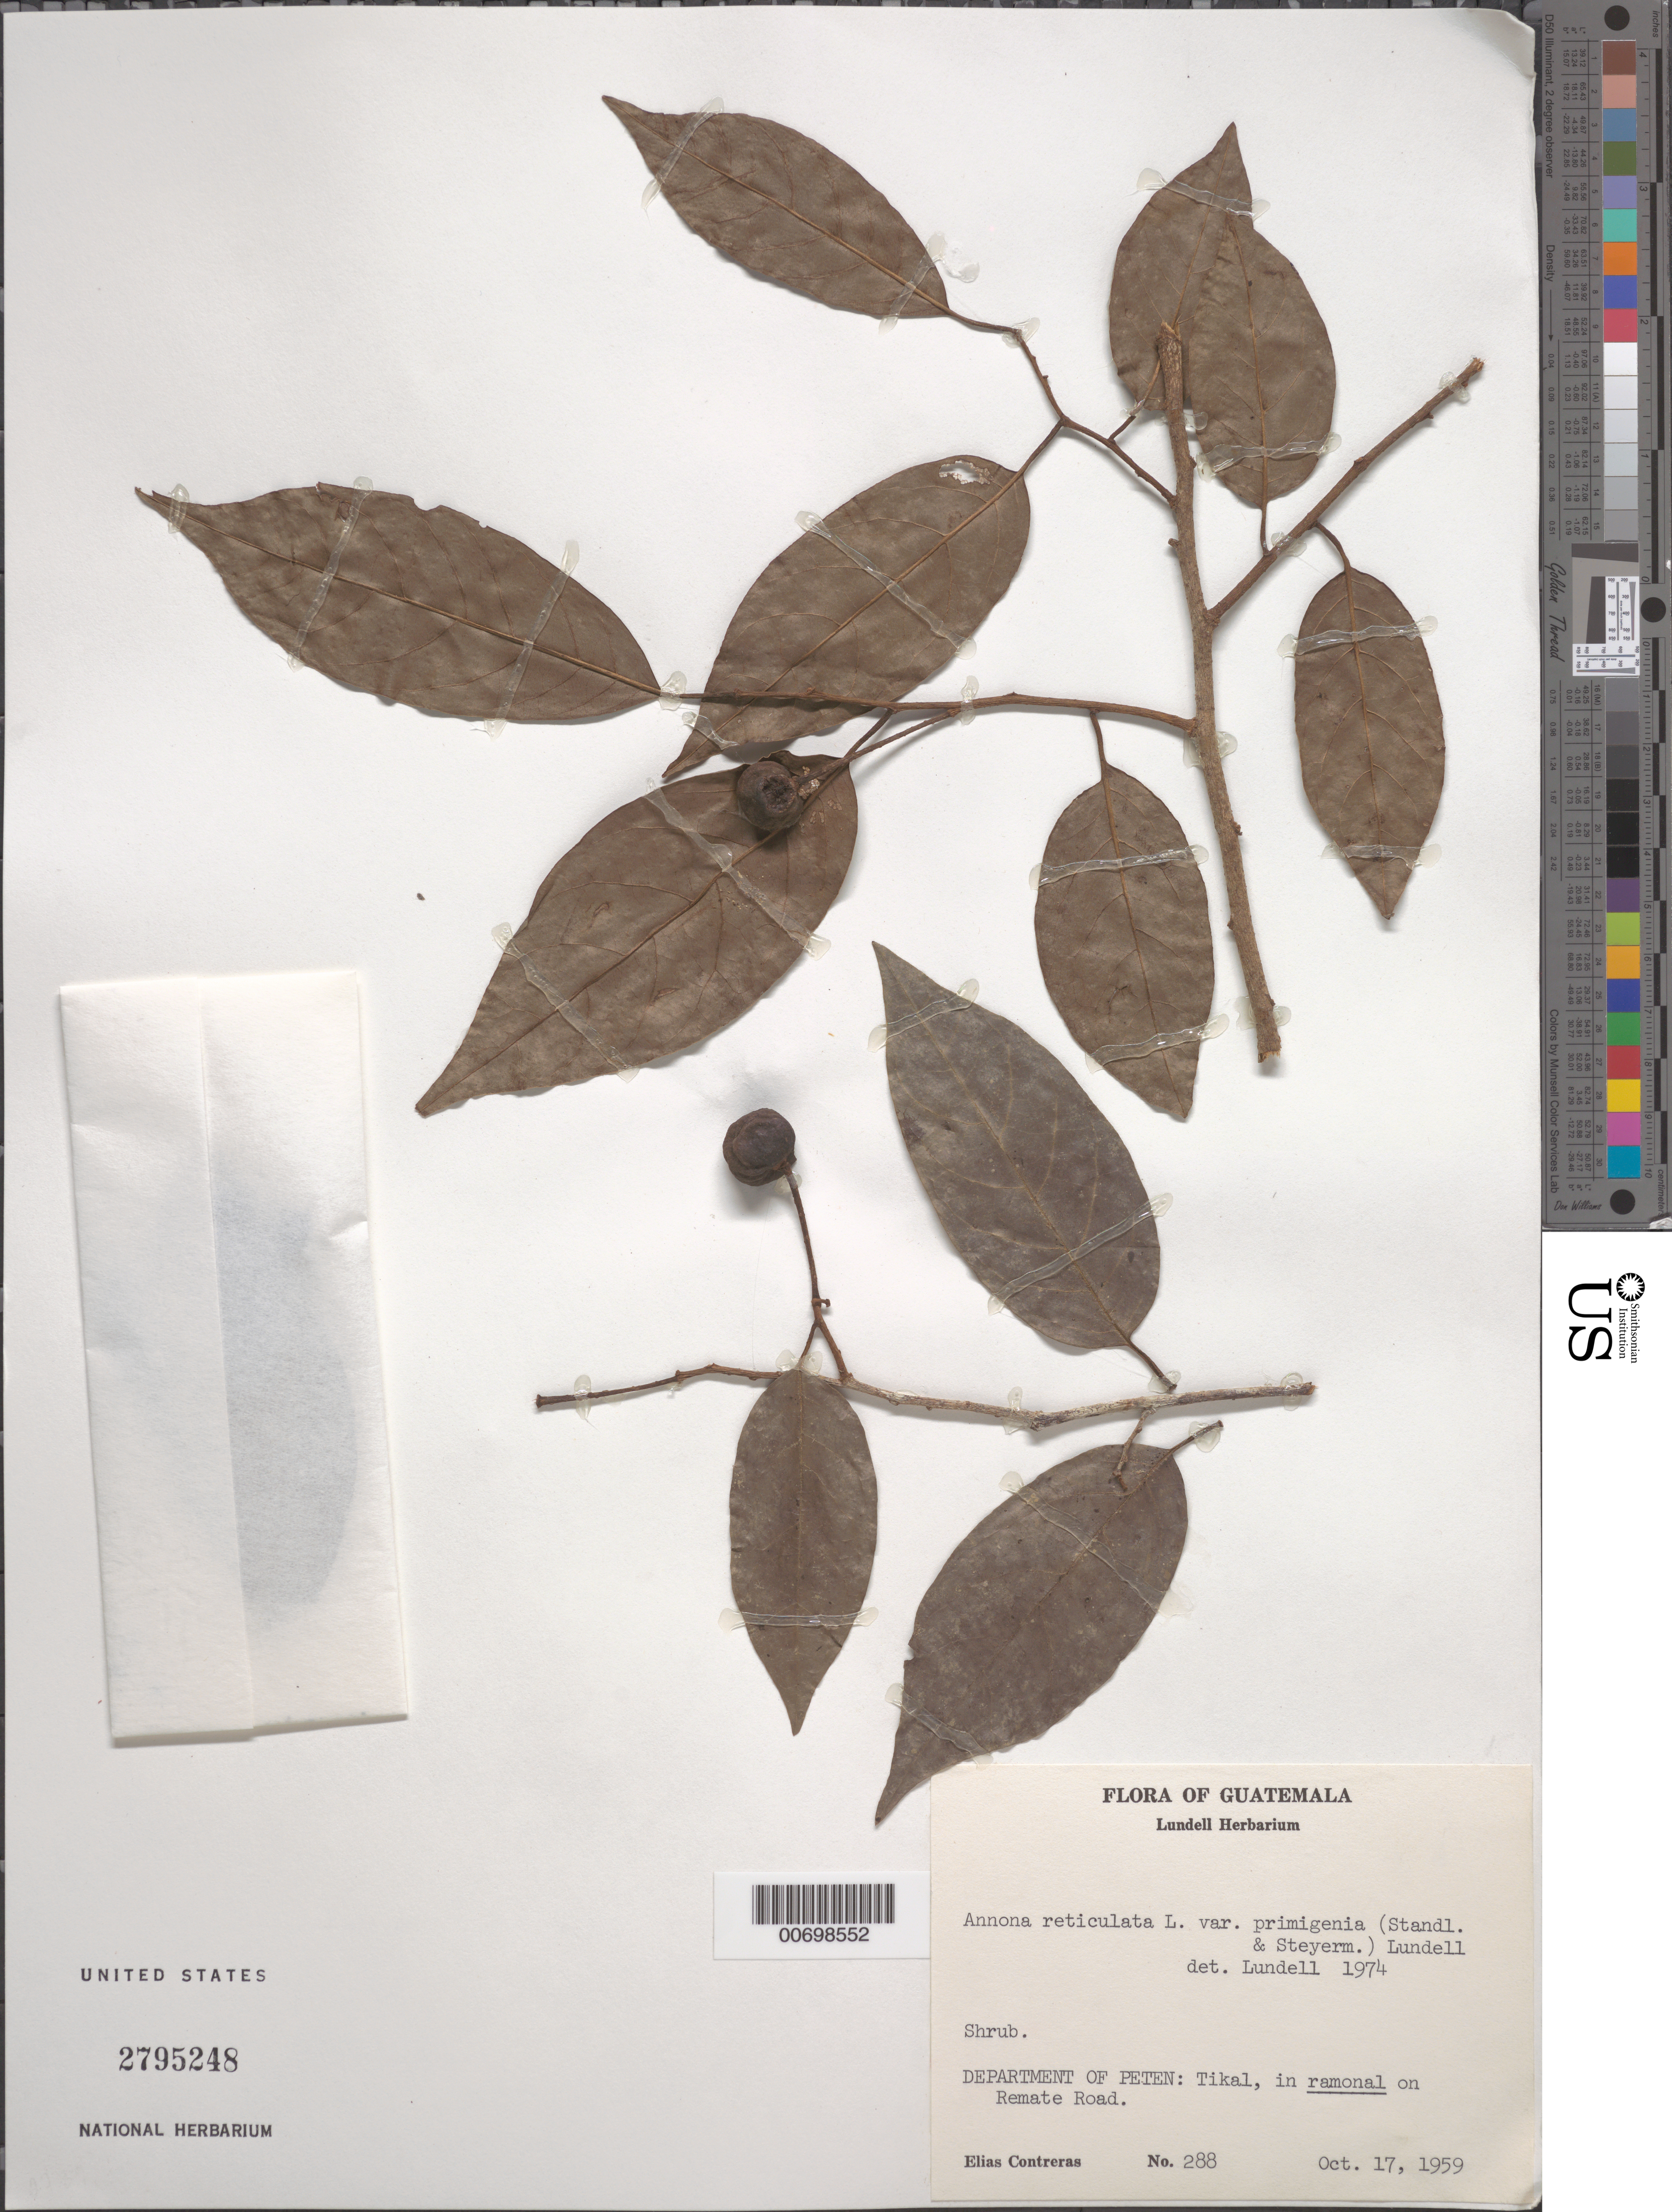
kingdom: Plantae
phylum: Tracheophyta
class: Magnoliopsida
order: Magnoliales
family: Annonaceae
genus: Annona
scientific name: Annona reticulata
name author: L.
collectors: E. Contreras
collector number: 288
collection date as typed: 17 Oct 1959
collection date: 1959-10-17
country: Guatemala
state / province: El Petén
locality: Tikal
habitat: In ramonal on Remate road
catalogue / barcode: US 2795248